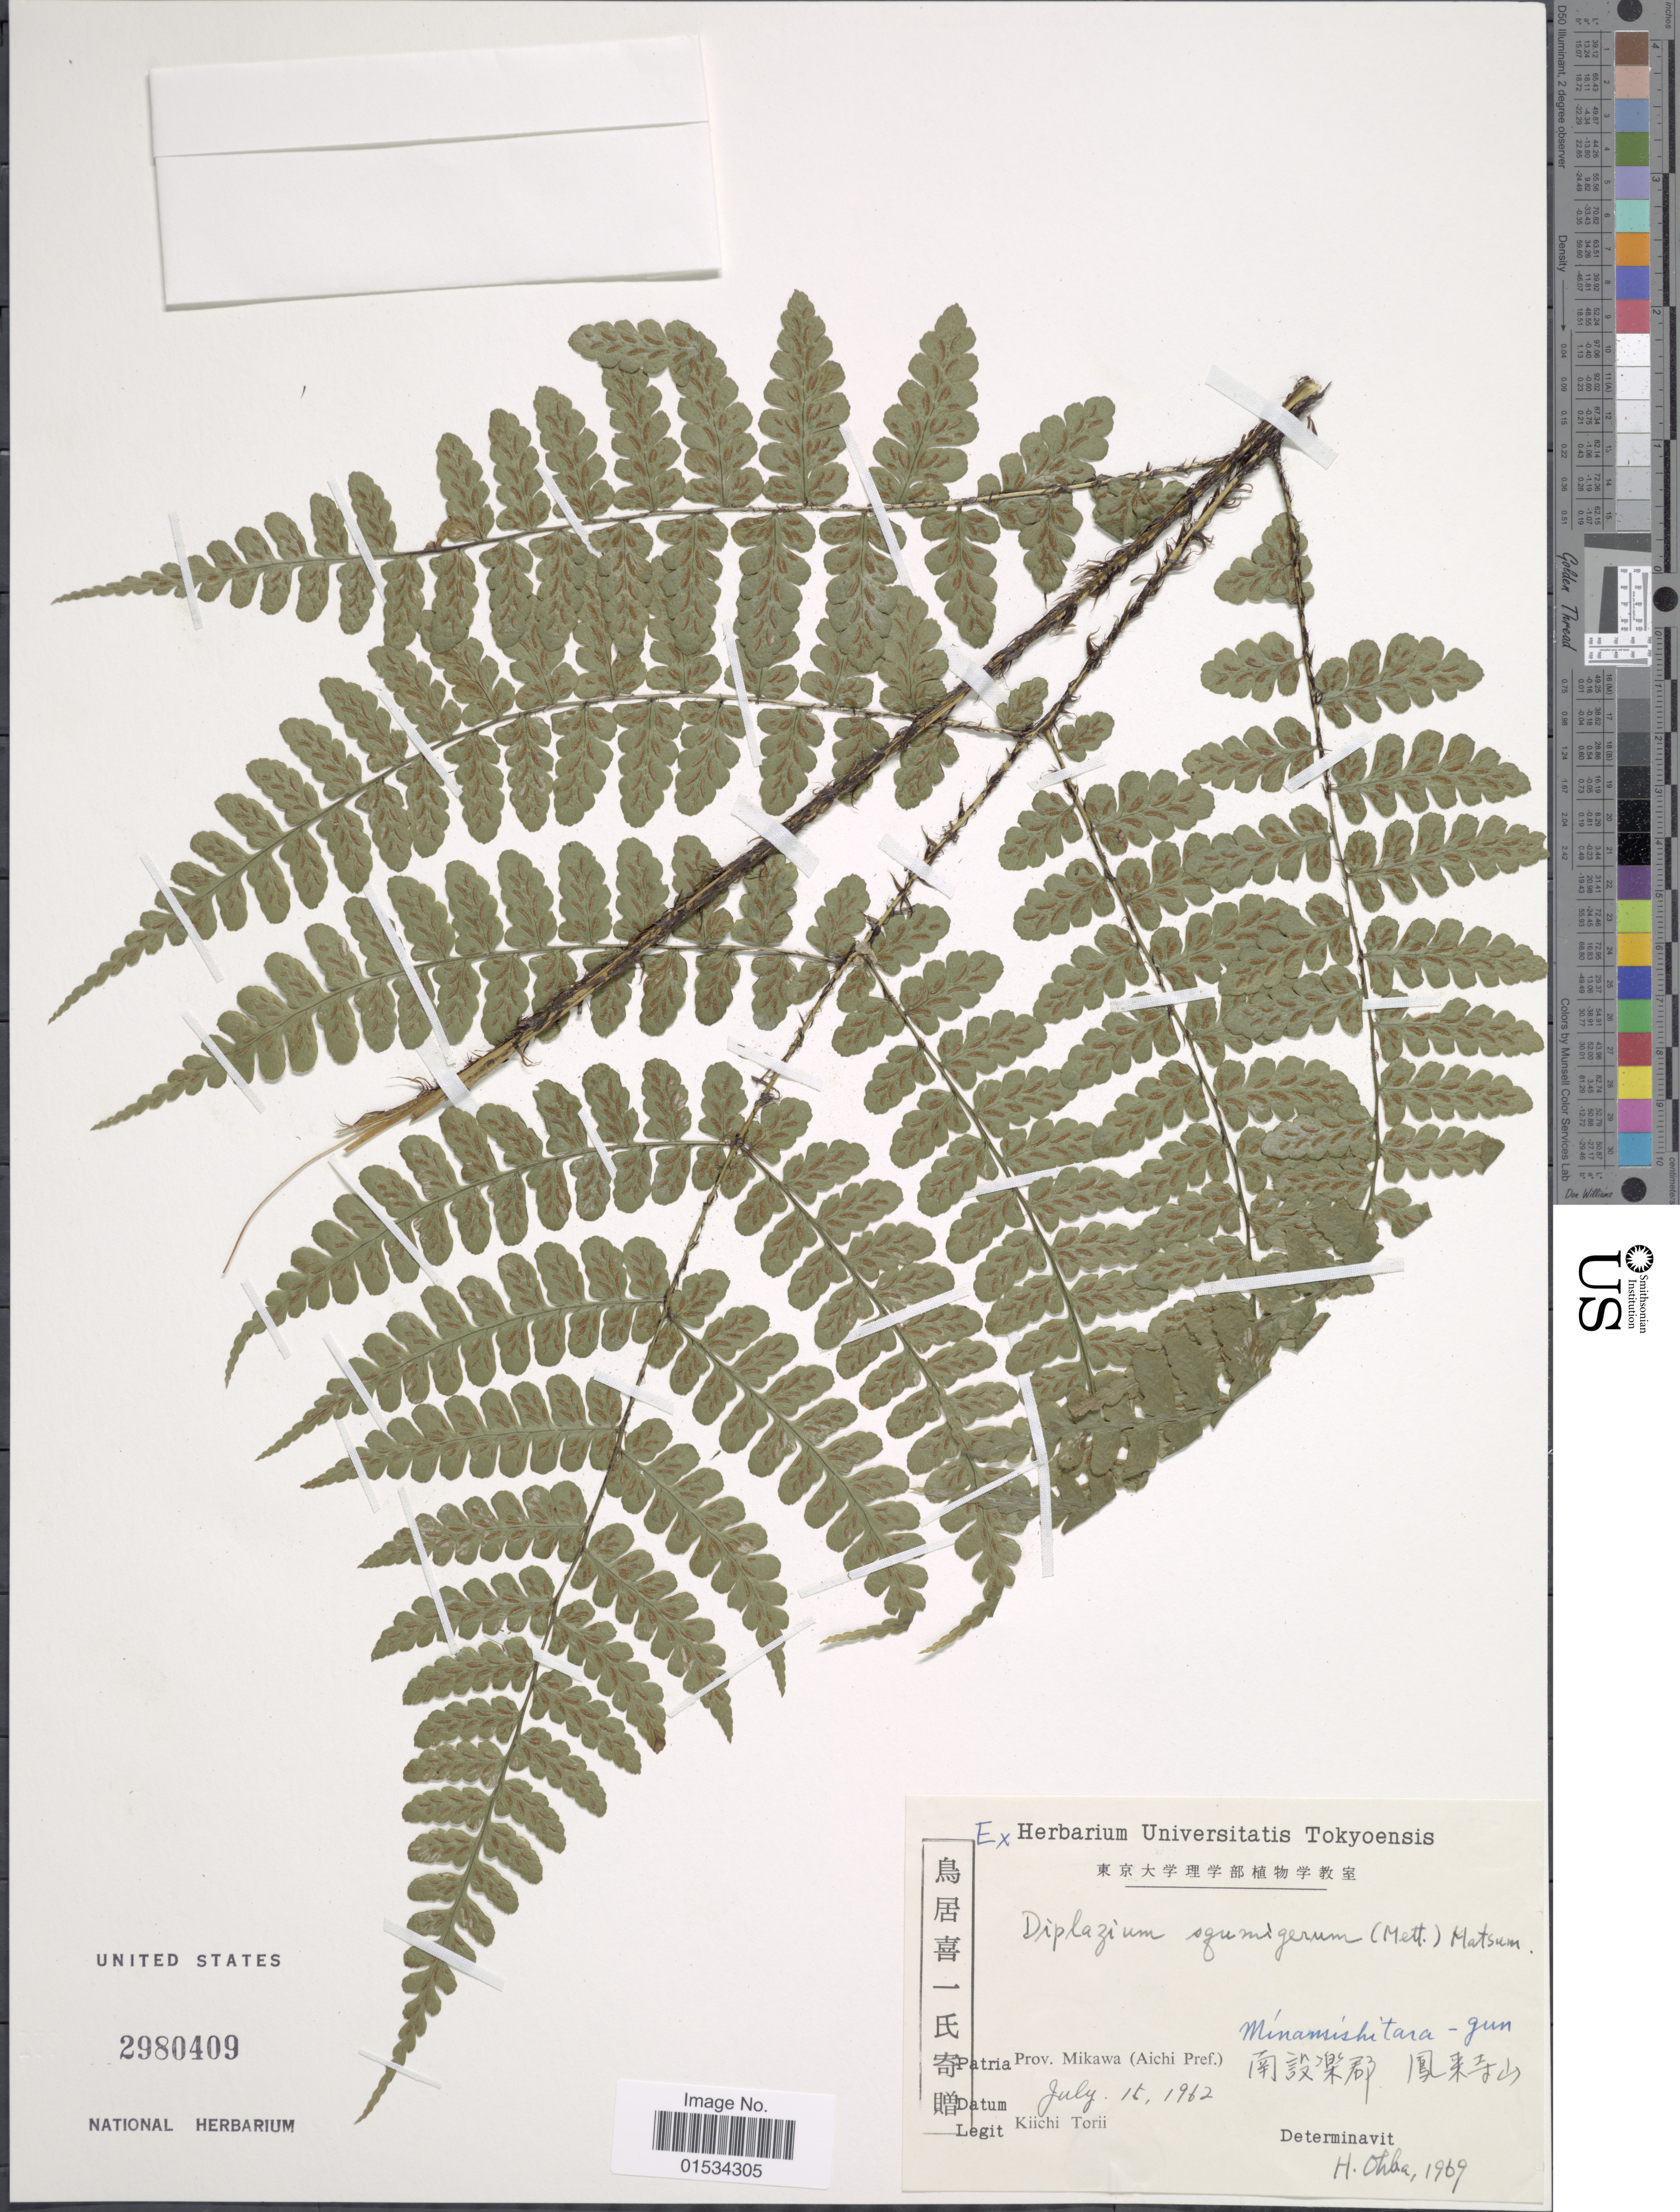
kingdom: Plantae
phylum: Tracheophyta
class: Polypodiopsida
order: Polypodiales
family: Athyriaceae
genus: Diplazium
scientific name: Diplazium squamigerum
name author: (Mett.) Christ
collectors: K. Torii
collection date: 1962-07-16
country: Japan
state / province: Aiti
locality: Prov. Mikawa (Aichi Pref), Minamishi tara-gun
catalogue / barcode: US 2980409